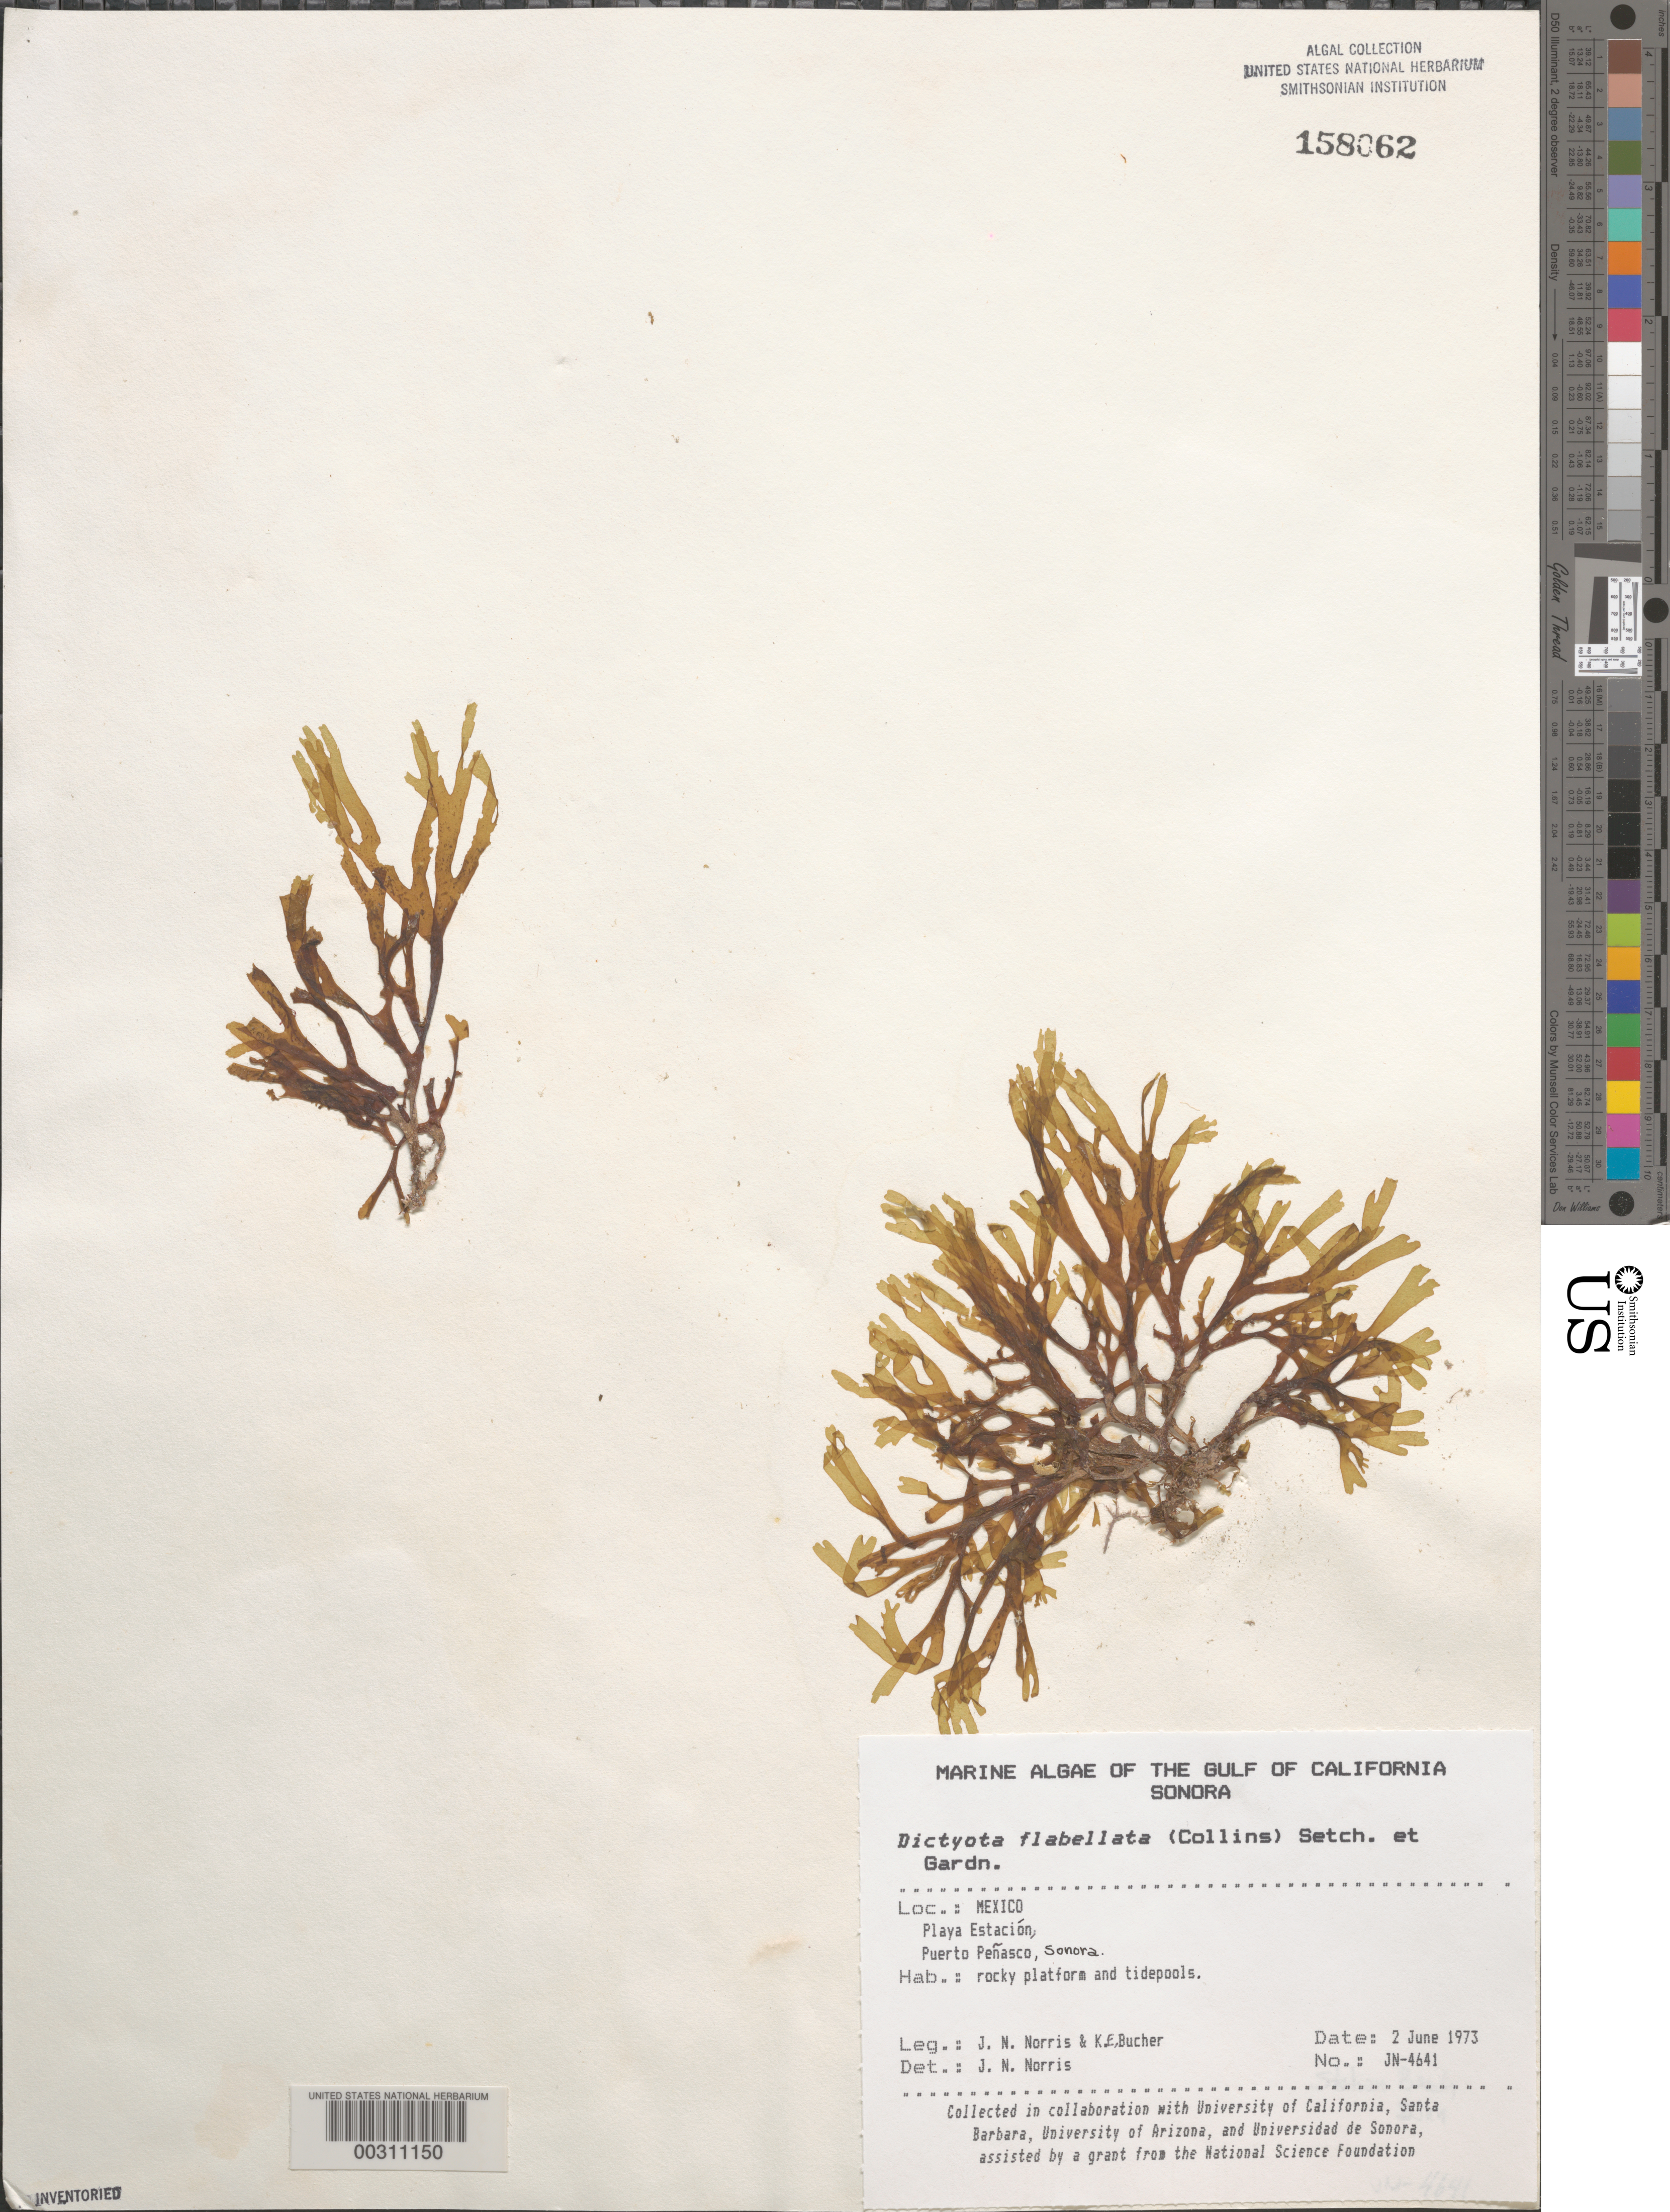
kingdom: Chromista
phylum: Ochrophyta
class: Phaeophyceae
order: Dictyotales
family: Dictyotaceae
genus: Dictyota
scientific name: Dictyota flabellata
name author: (Collins) Setch. & N.L. Gardner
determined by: Norris, James N.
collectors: J. N. Norris & K. E. Bucher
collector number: JN-4641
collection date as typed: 02 Jun 1973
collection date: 1973-06-02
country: Mexico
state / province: Sonora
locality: Playa Estacion, Puerto Penasco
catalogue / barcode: US 158062